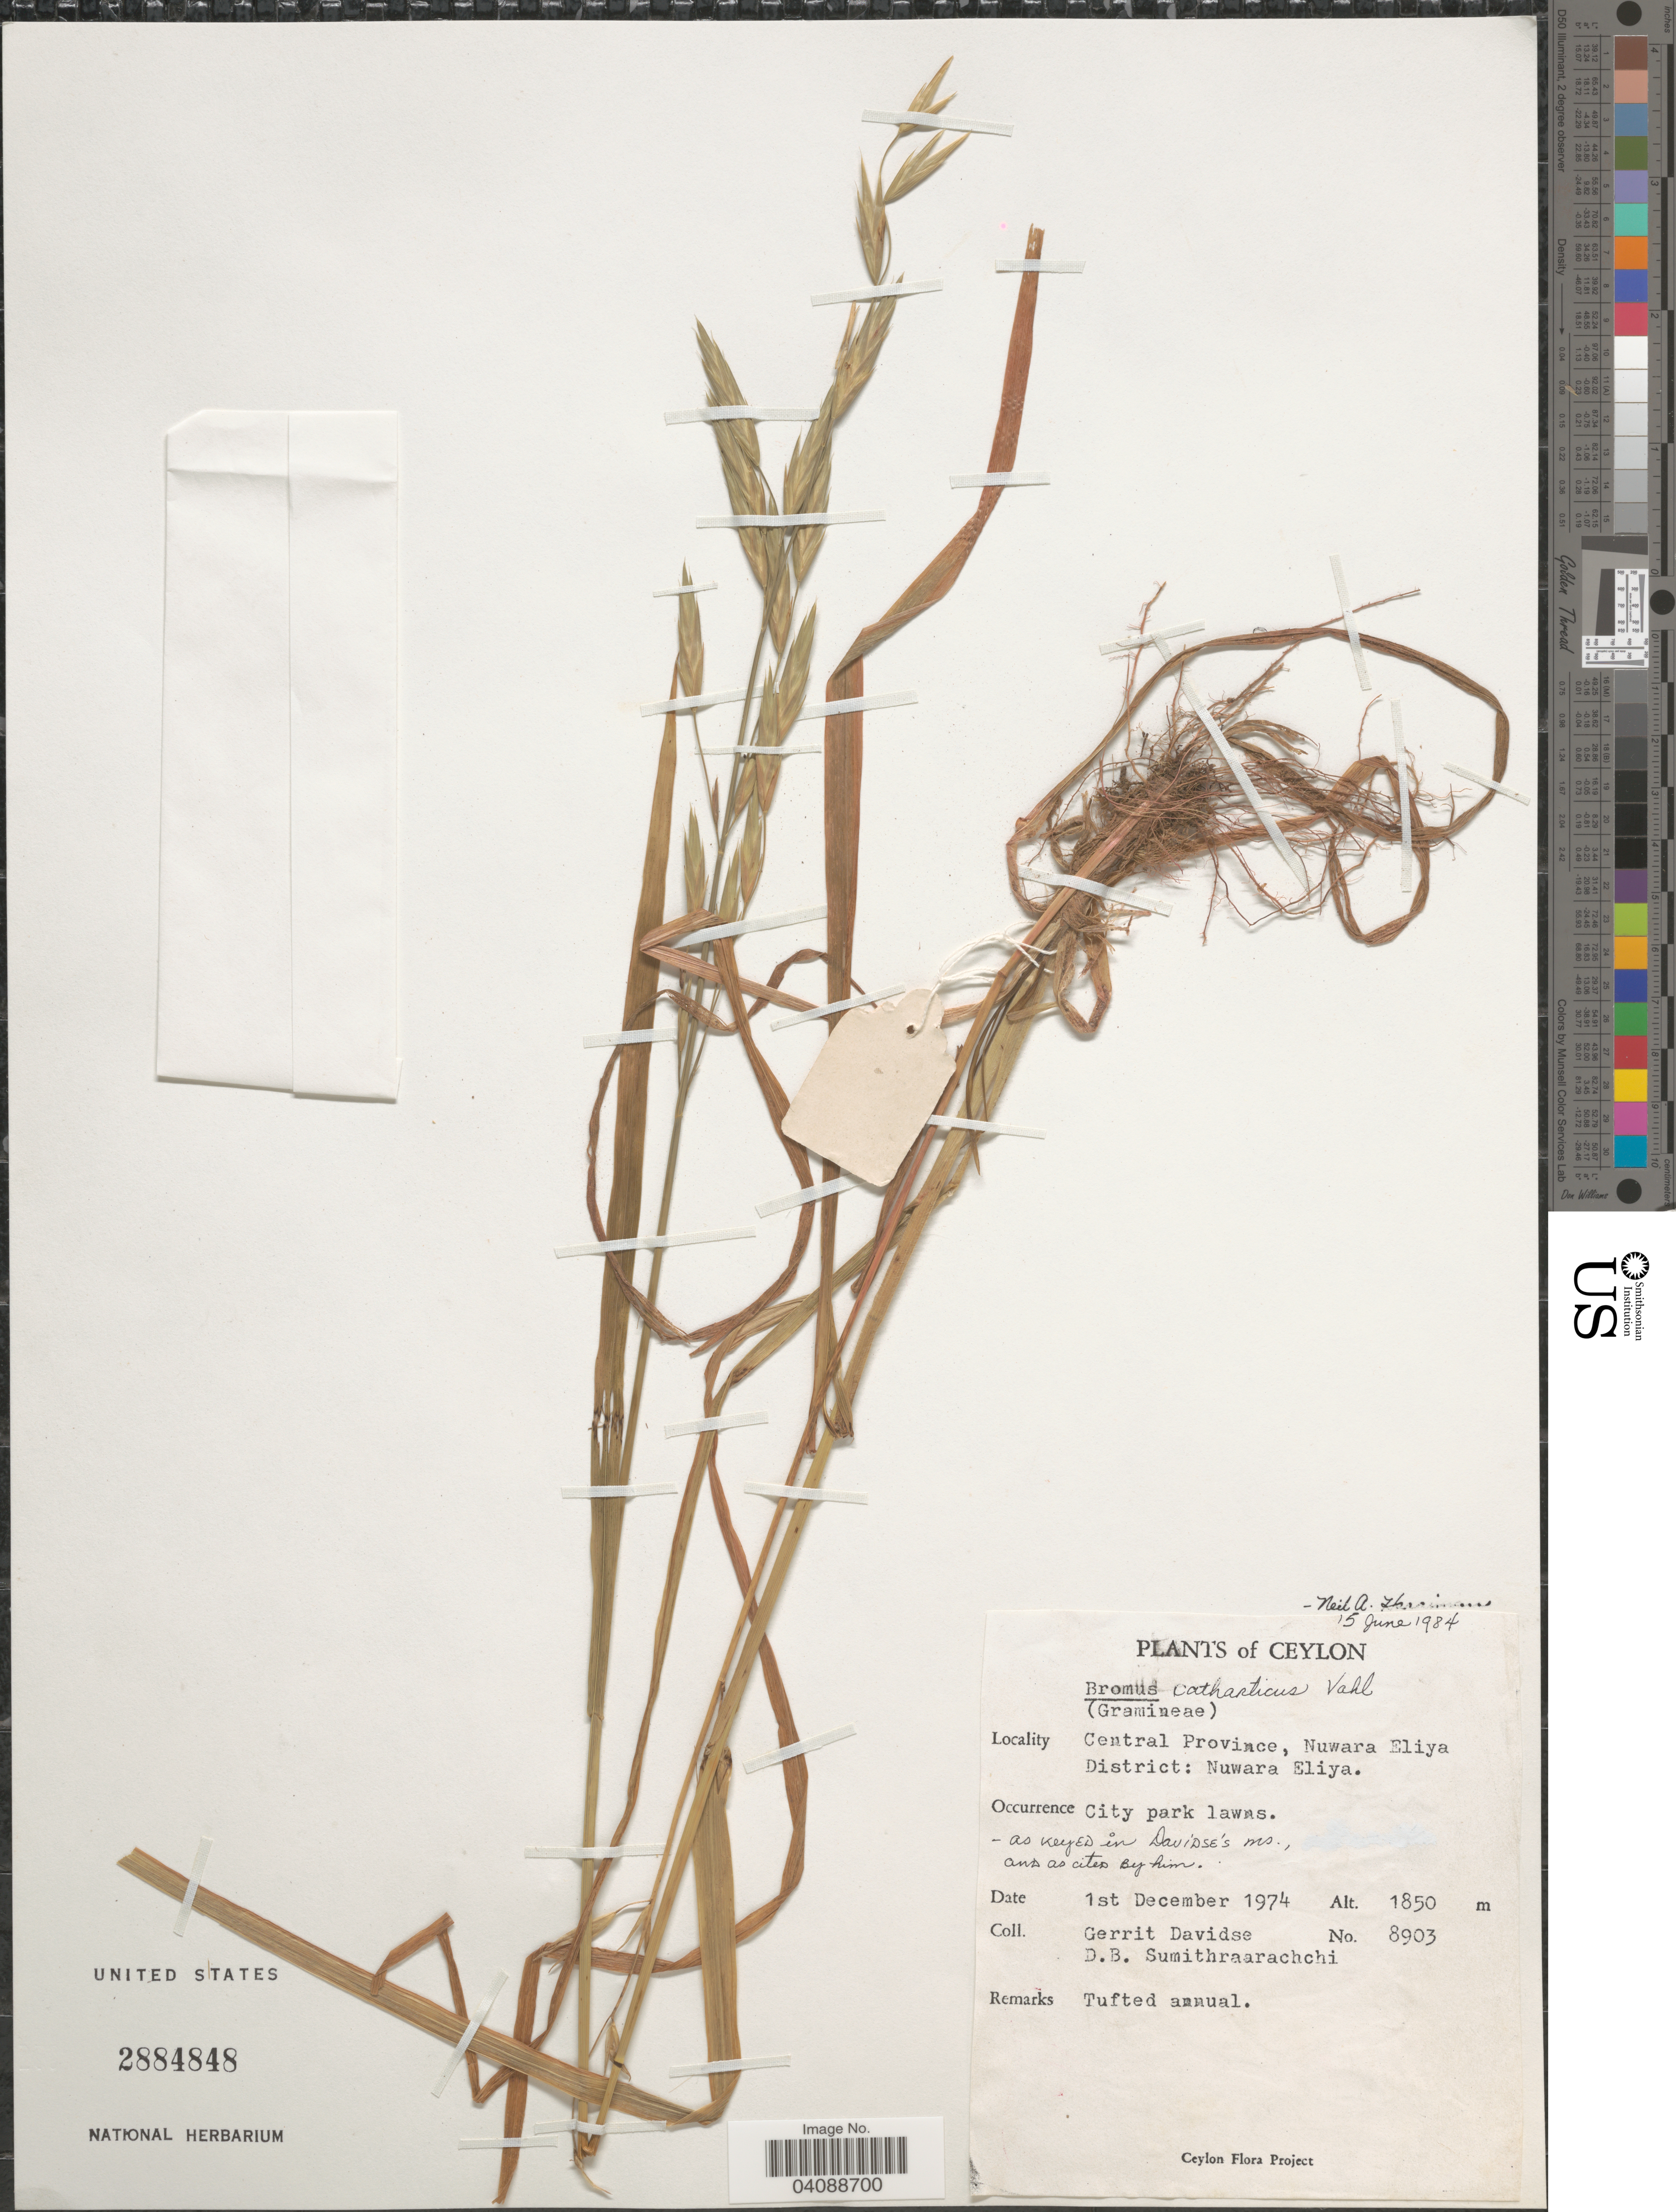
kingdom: Plantae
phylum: Tracheophyta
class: Liliopsida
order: Poales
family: Poaceae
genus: Bromus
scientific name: Bromus catharticus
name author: Vahl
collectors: G. Davidse & D. B. Sumithraarachchi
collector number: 8903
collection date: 1974-12-01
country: Sri Lanka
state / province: Central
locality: Ceylon. Nuwara Eliya District: Nuwara Eliya. City park lawas.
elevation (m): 1850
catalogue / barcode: US 2884848